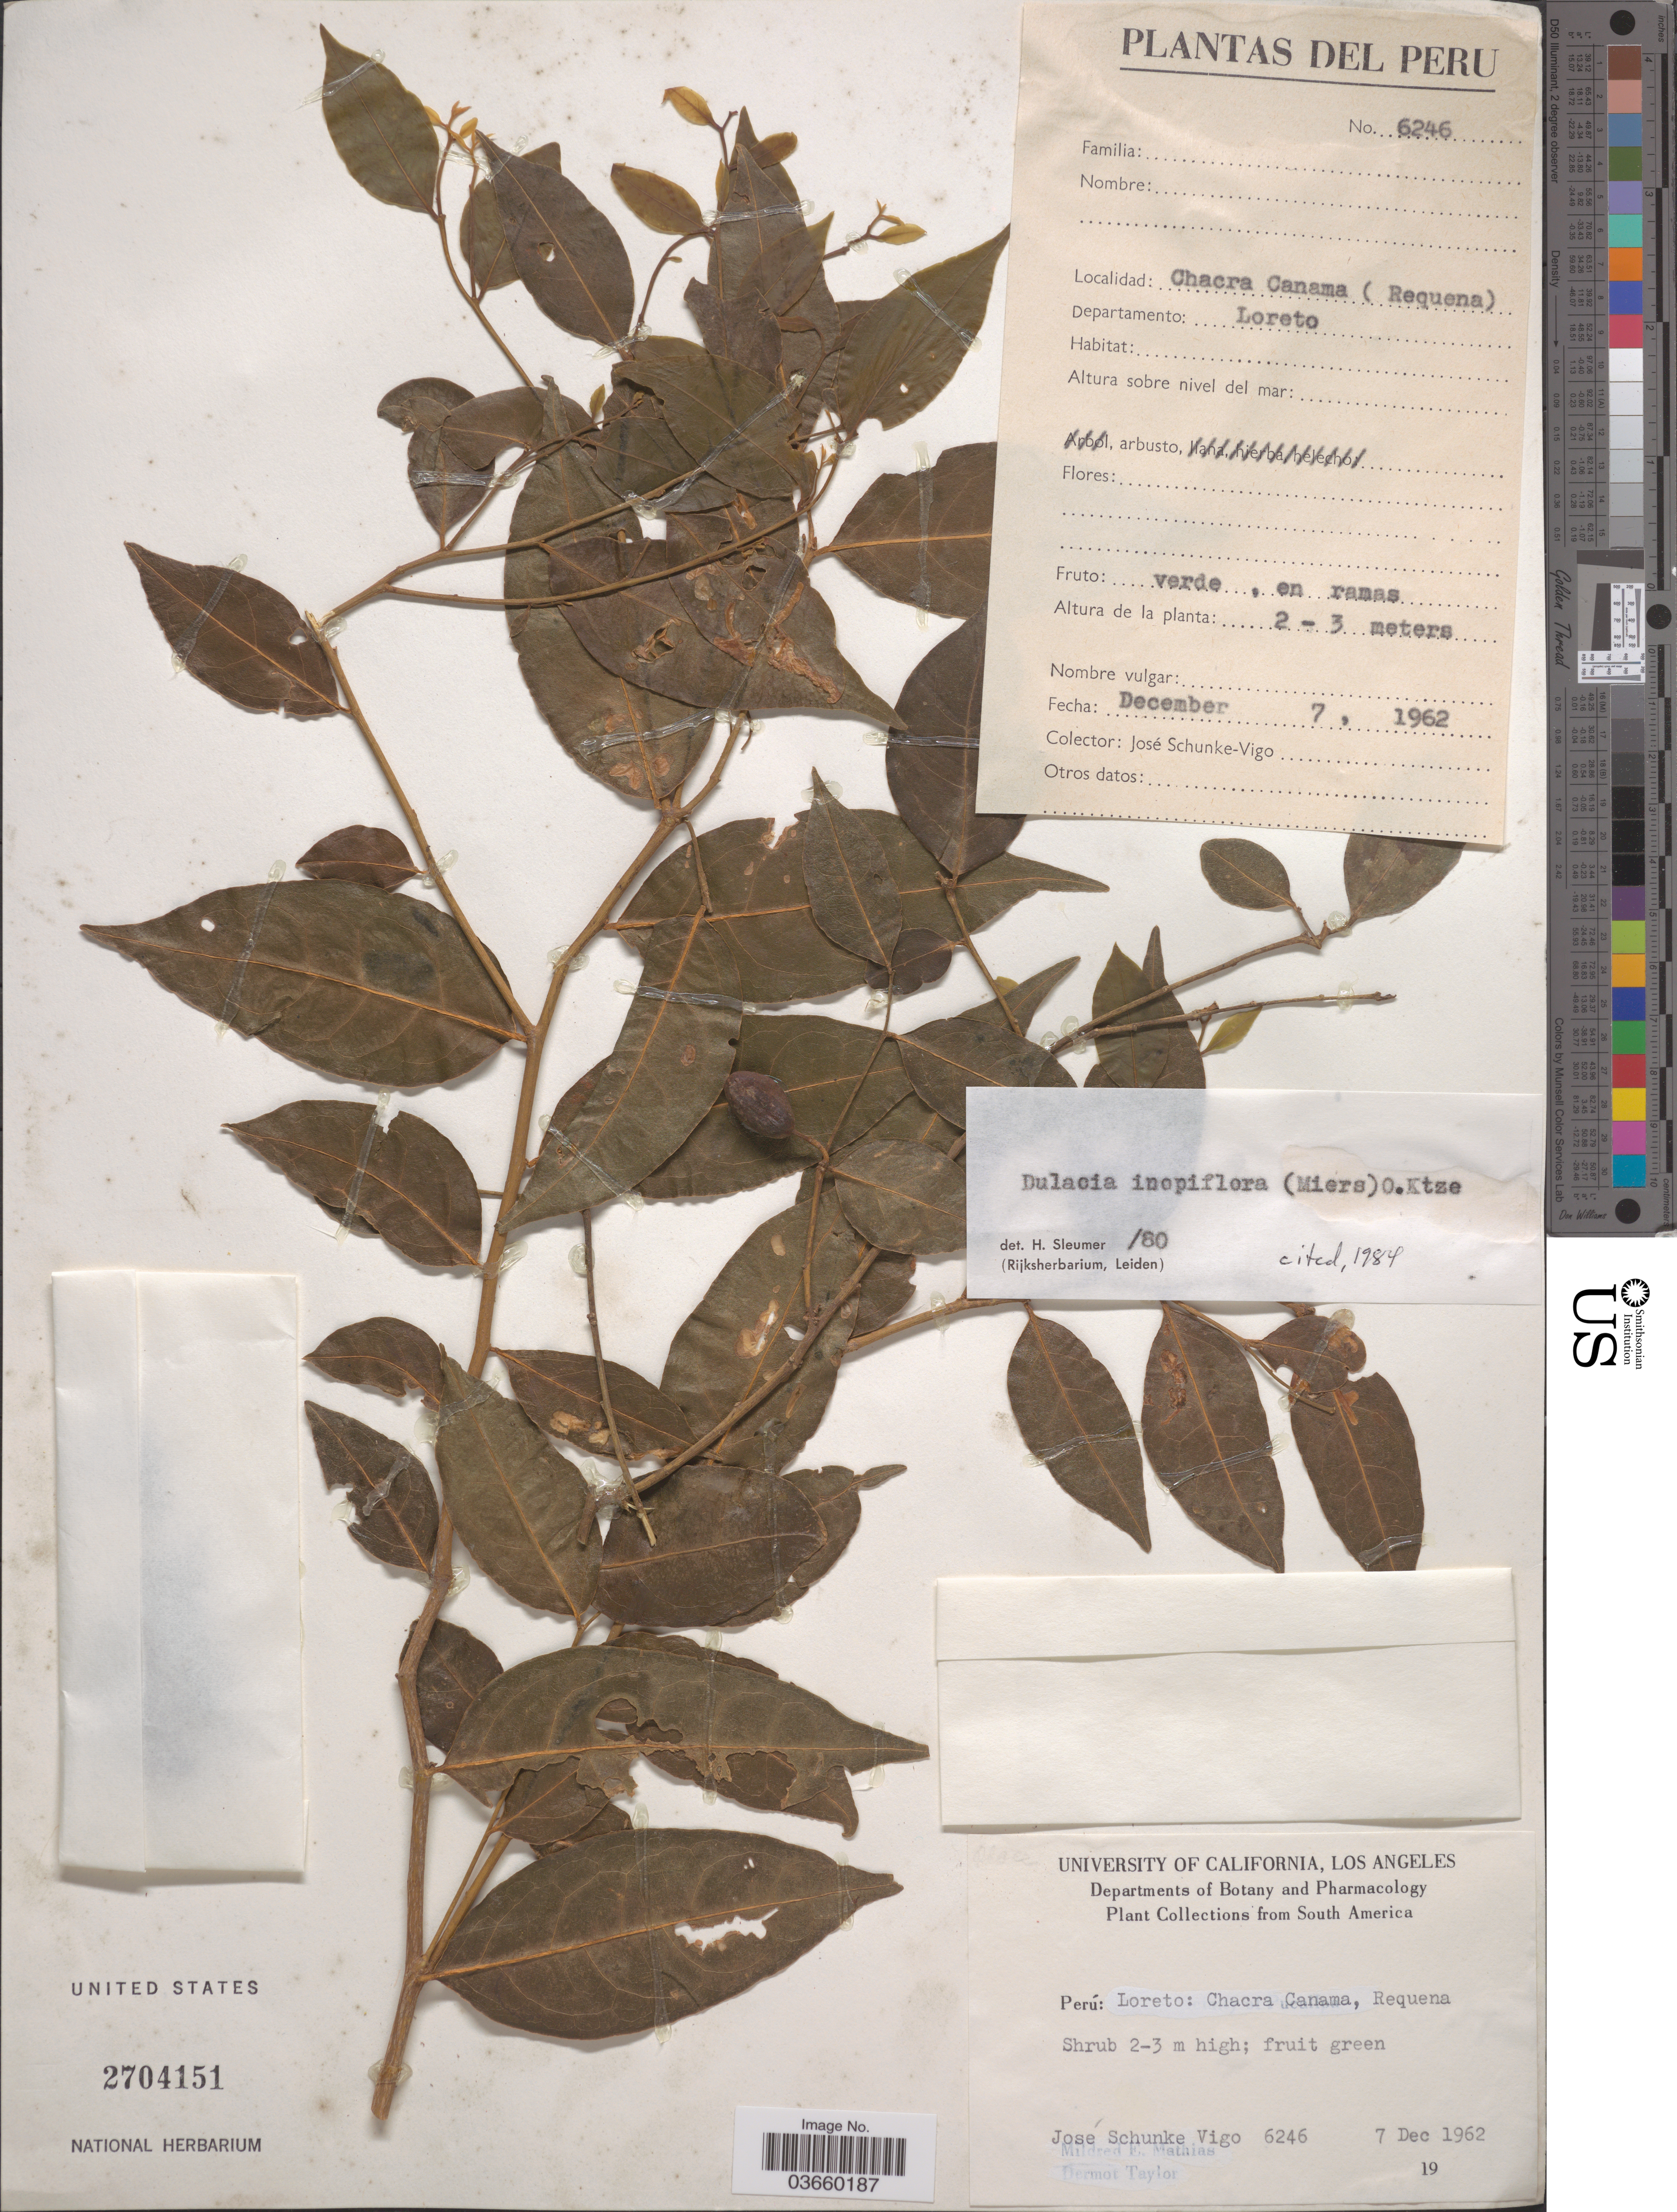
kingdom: Plantae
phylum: Tracheophyta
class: Magnoliopsida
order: Santalales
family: Olacaceae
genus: Dulacia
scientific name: Dulacia inopiflora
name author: (Miers) Kuntze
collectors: J. Schunke Vigo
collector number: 6246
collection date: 1962-12-07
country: Peru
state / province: Loreto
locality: Chacra Canama, Requena. Departamento; Loreto.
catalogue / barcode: US 2704151